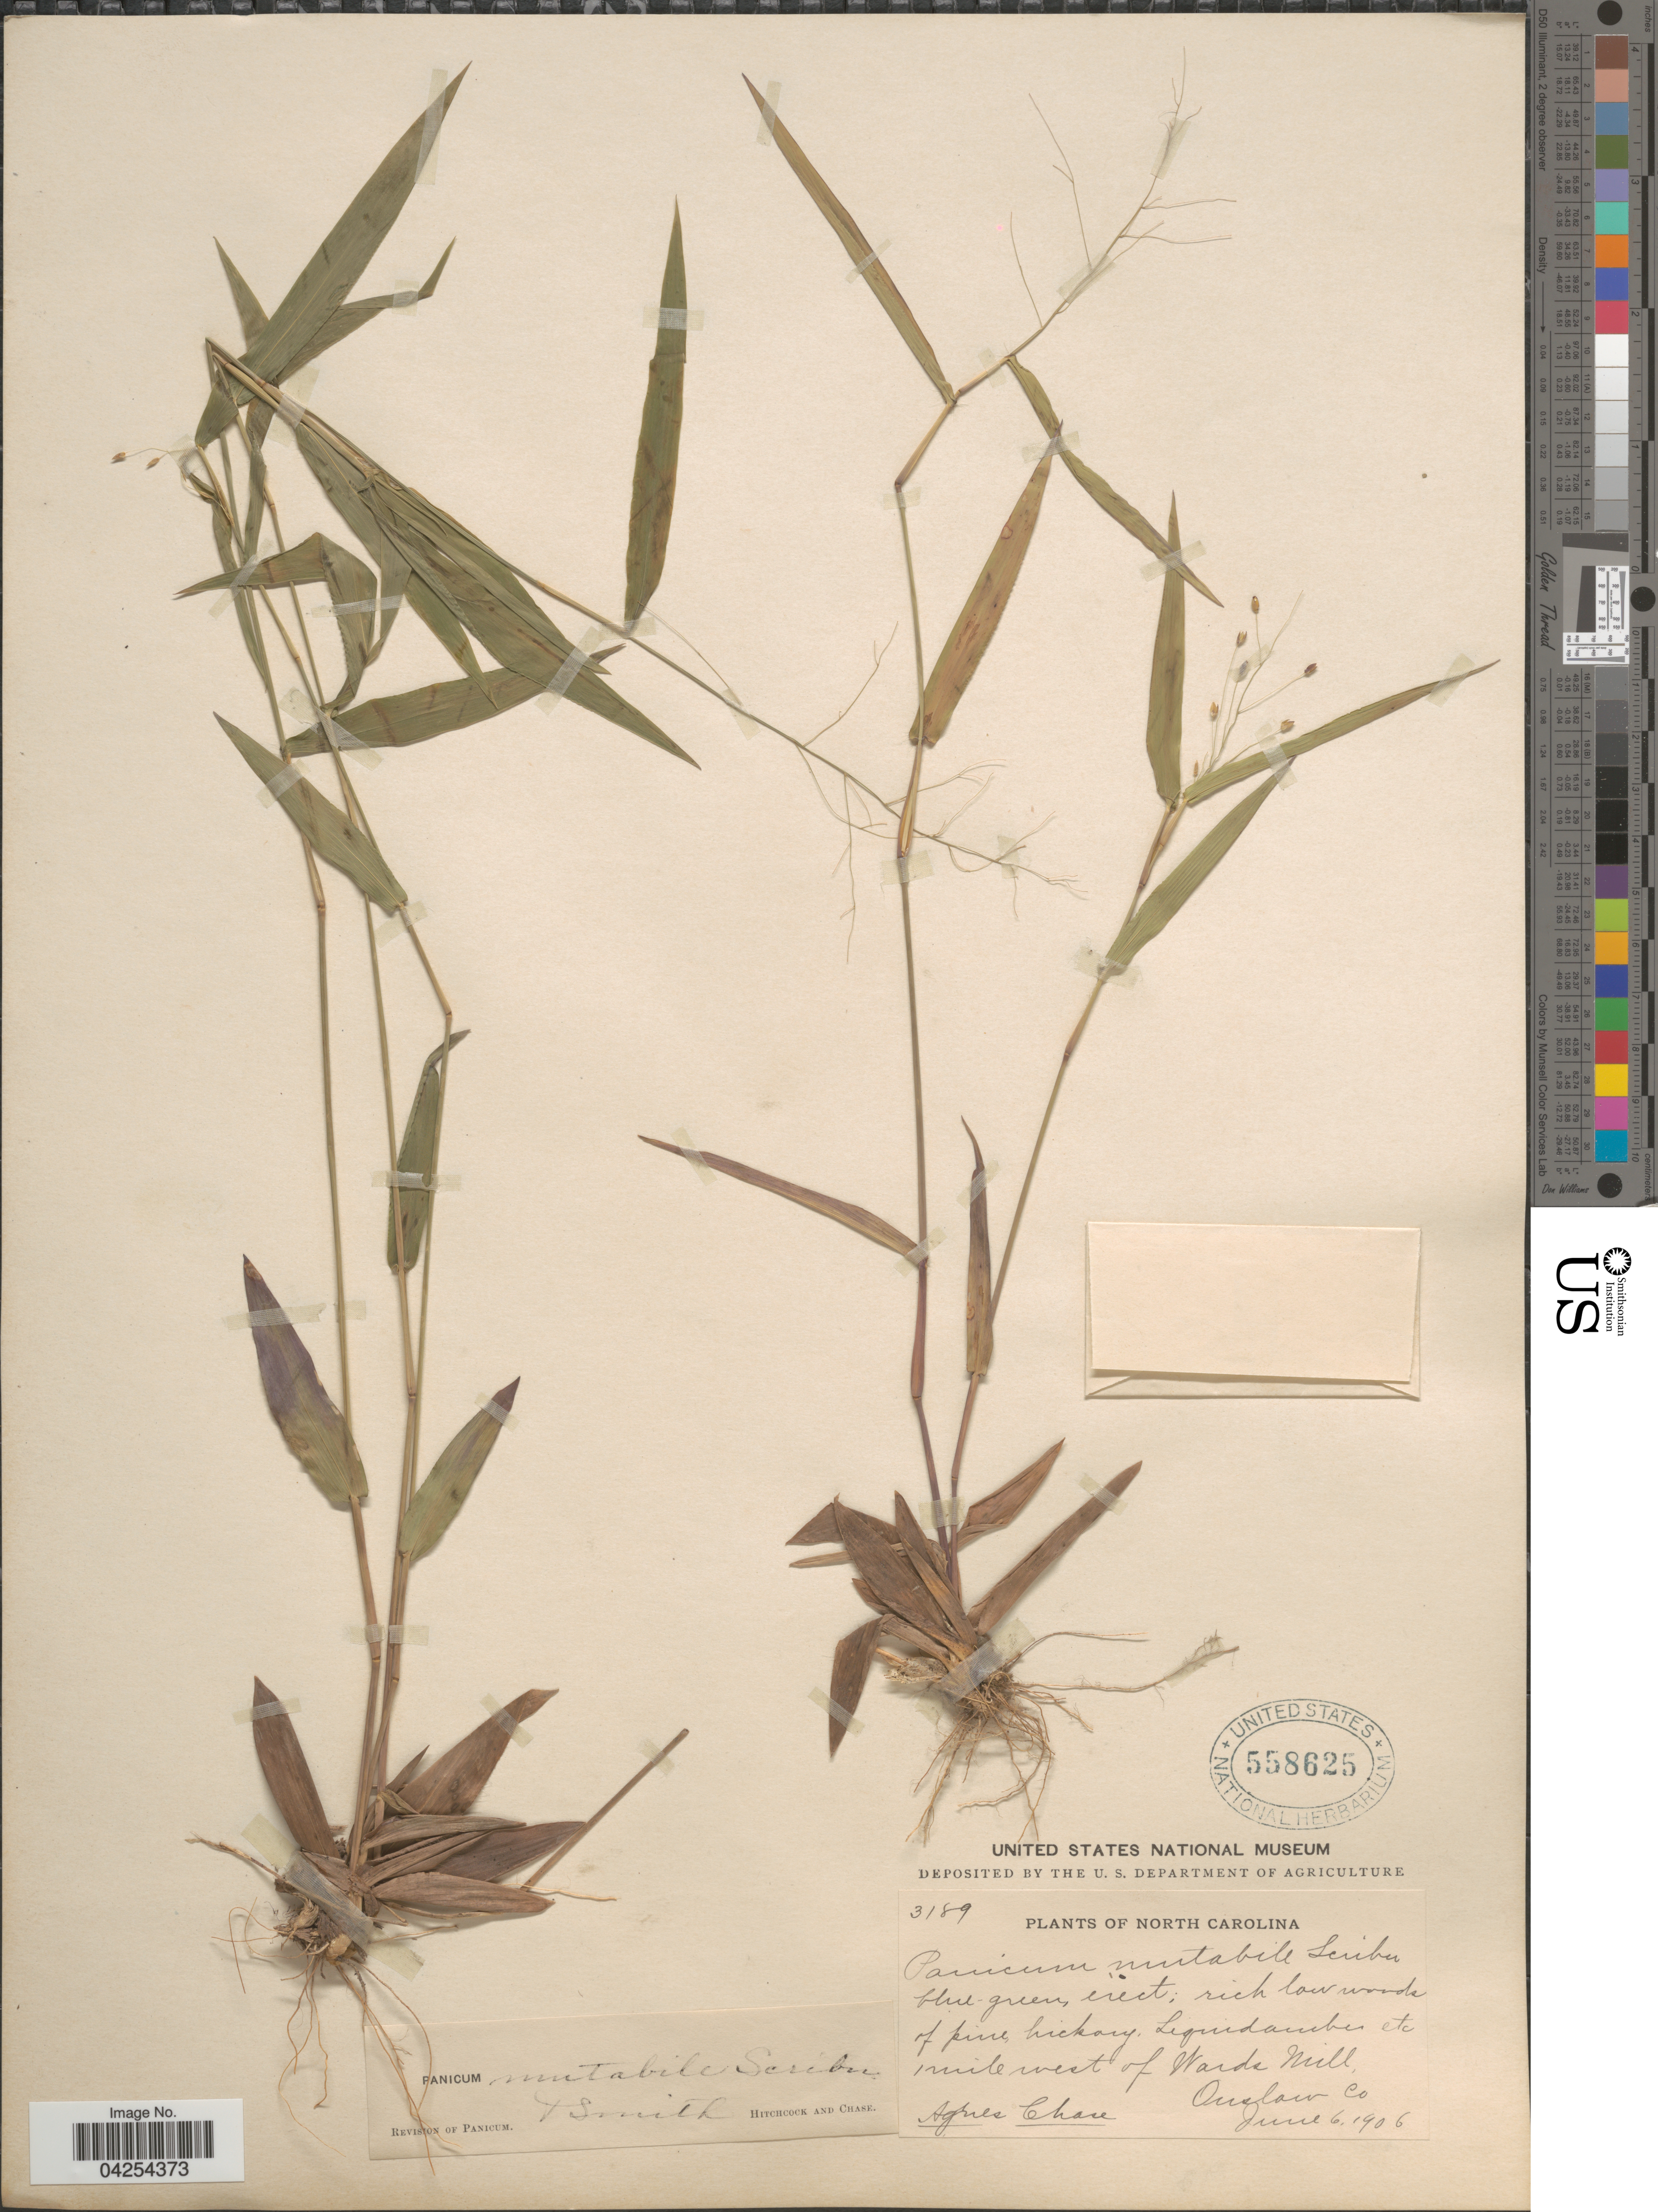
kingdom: Plantae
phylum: Tracheophyta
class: Liliopsida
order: Poales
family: Poaceae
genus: Dichanthelium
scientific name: Dichanthelium commutatum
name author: (Schult.) Gould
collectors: A. Chase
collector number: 3189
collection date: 1906-06-06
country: United States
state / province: North Carolina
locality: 1 mile west of Wards Mill, Onslaw Co.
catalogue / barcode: US 558625